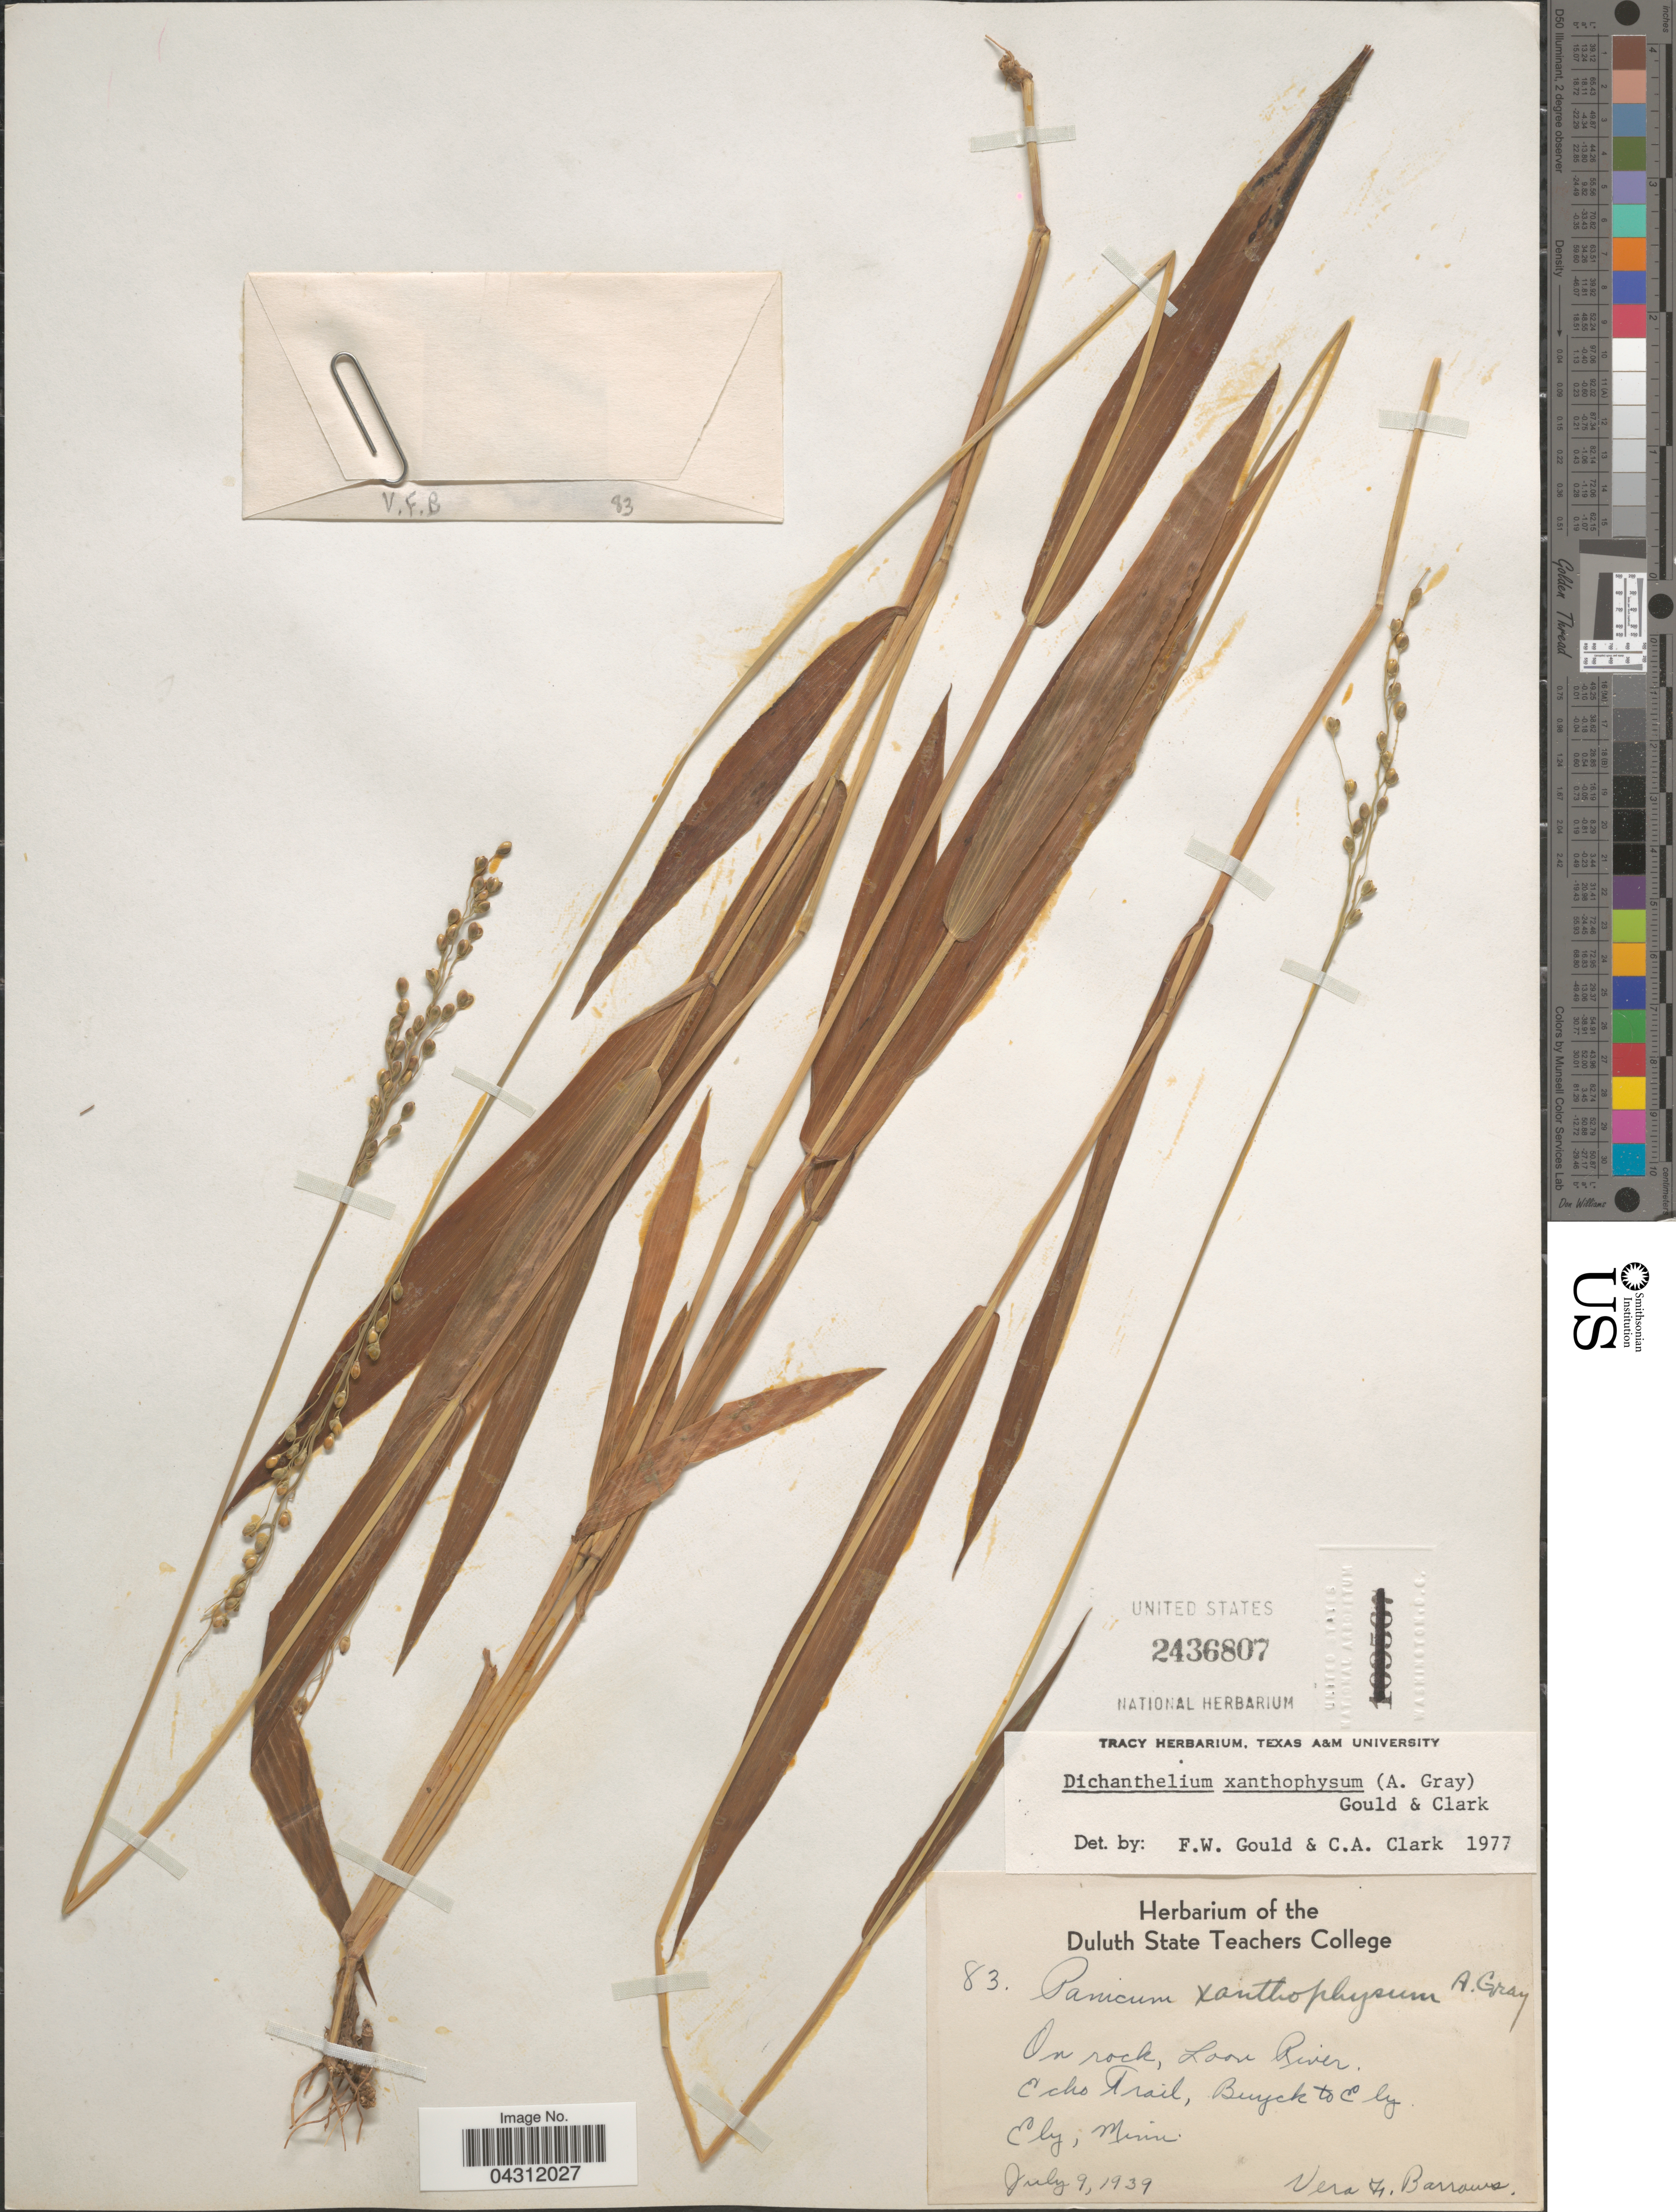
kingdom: Plantae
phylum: Tracheophyta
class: Liliopsida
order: Poales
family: Poaceae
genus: Dichanthelium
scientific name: Dichanthelium xanthophysum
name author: (A. Gray) Freckmann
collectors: V. Barrows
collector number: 83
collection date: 1939-07-09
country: United States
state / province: Minnesota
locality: On rock, Loore River. Echo Trail, Buyck to Ely. Ely.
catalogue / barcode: US 2436807